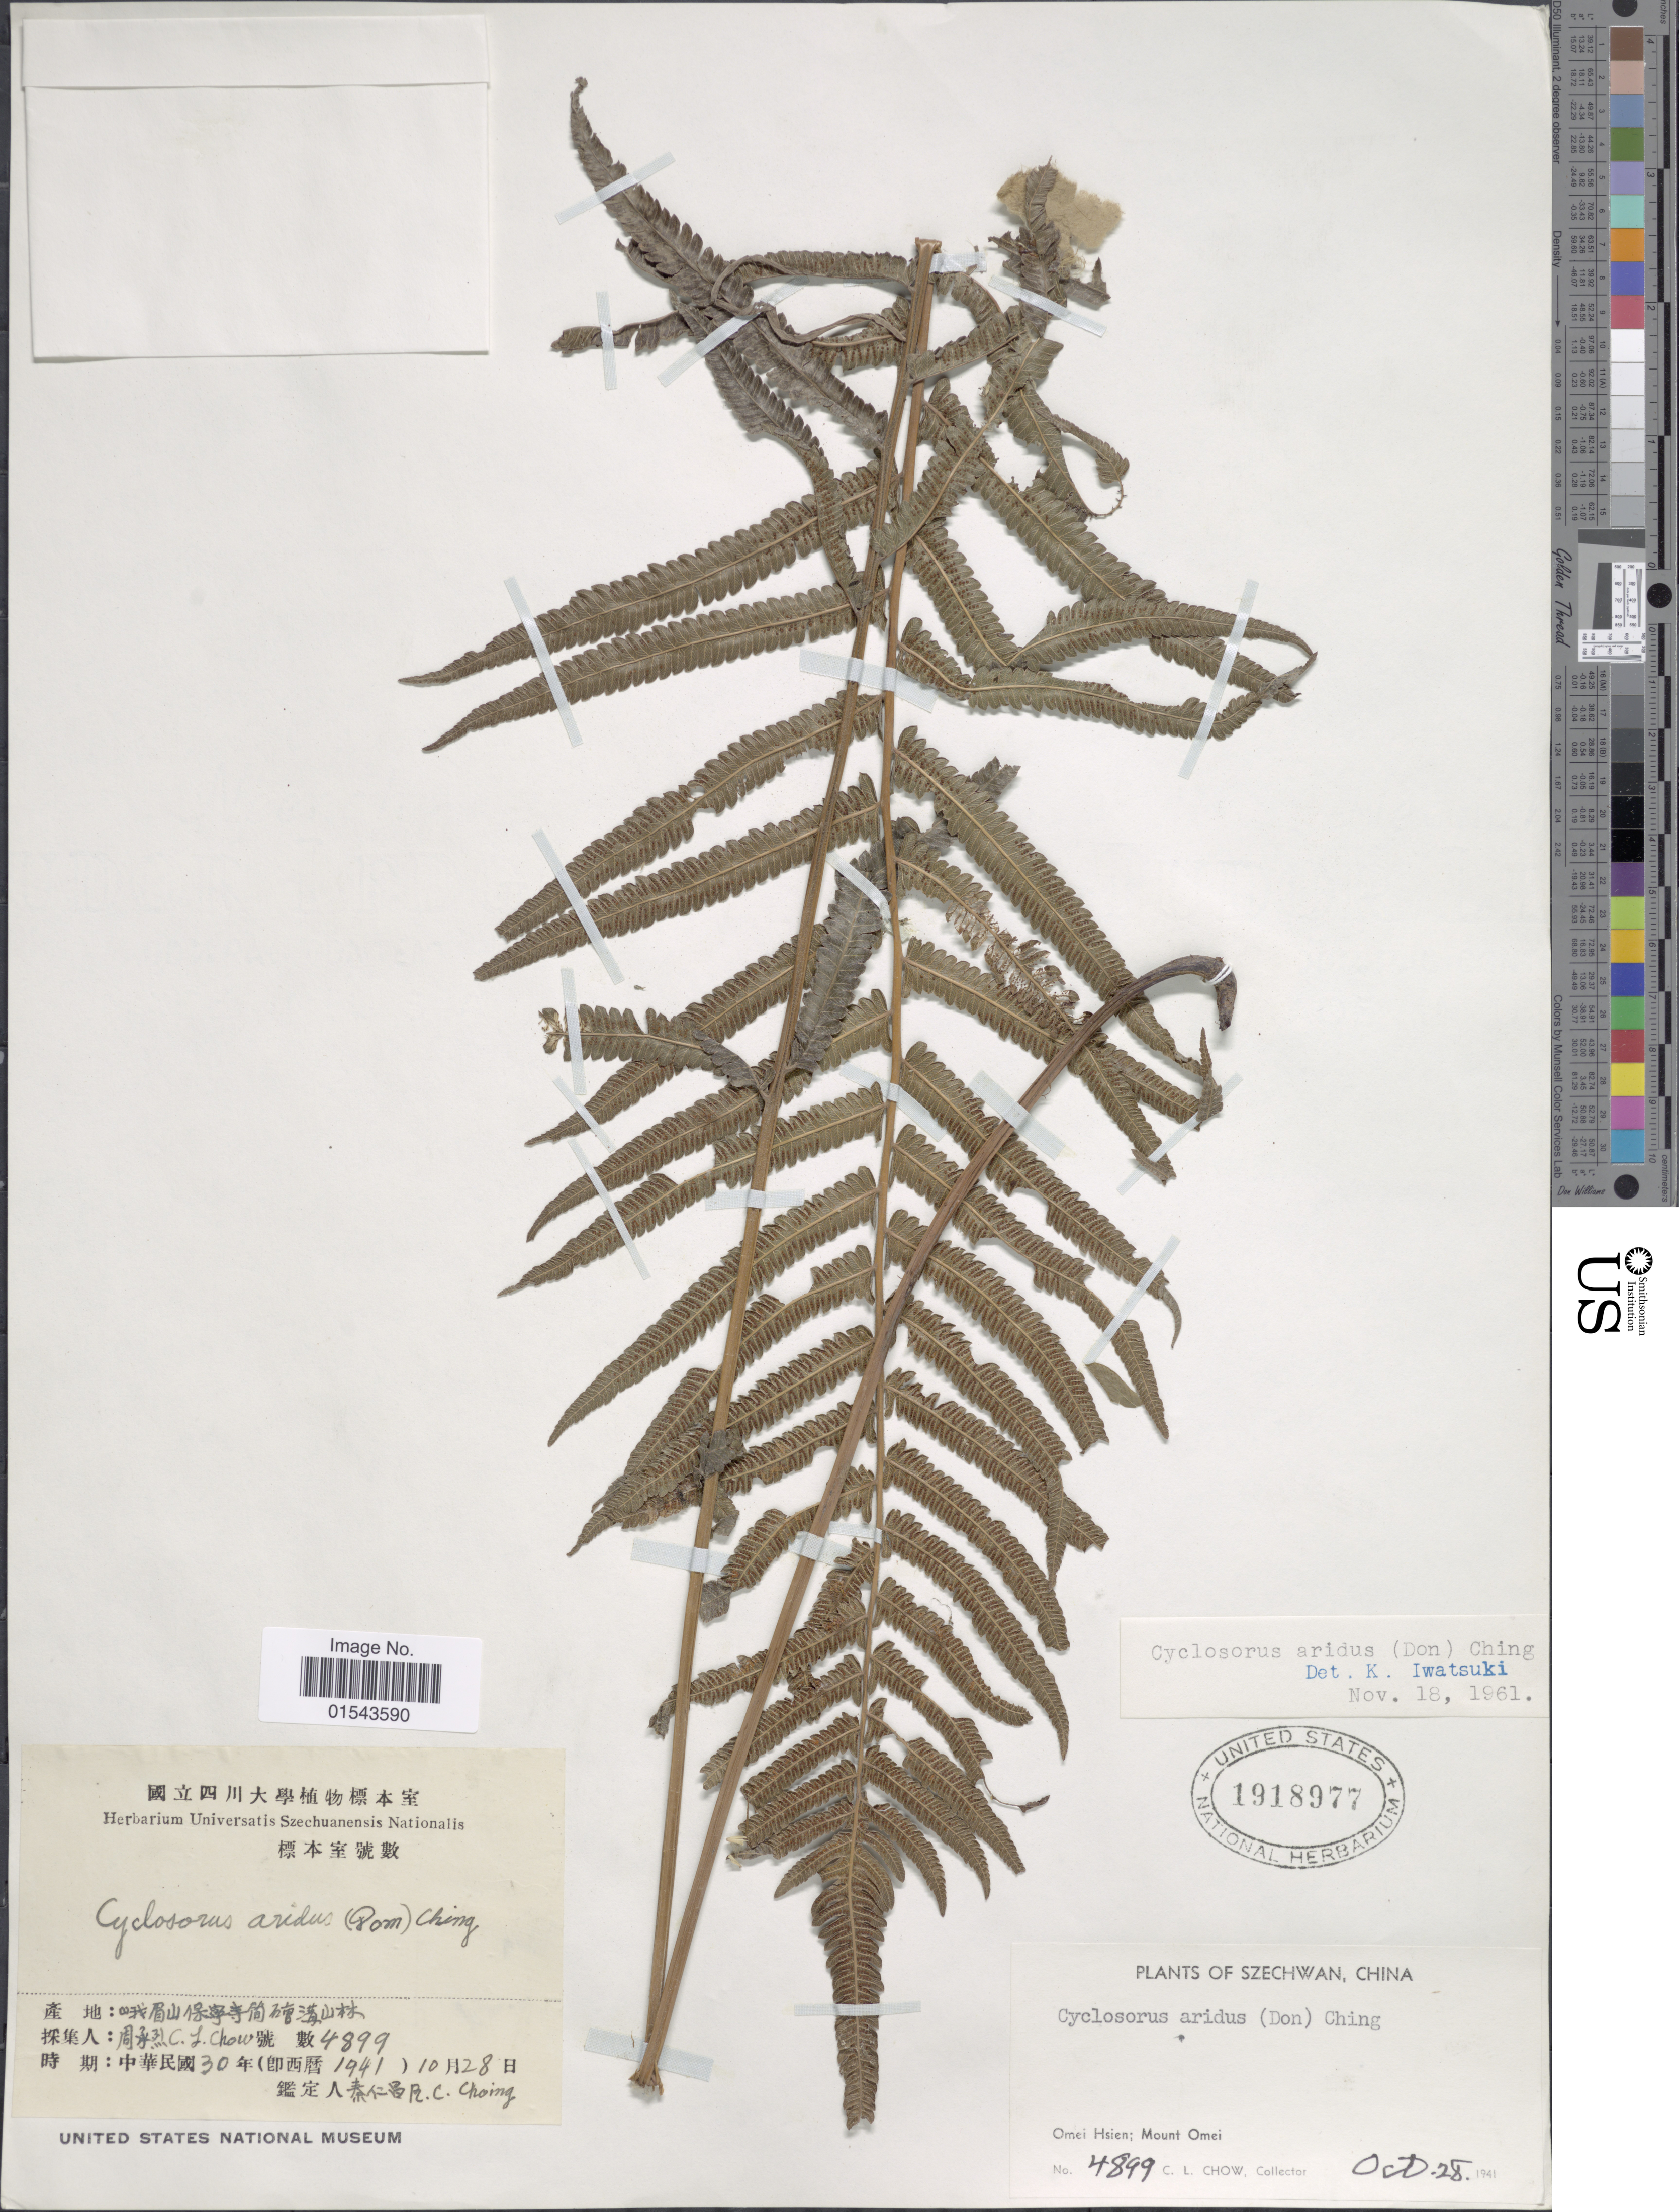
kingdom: Plantae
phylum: Tracheophyta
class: Polypodiopsida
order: Polypodiales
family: Thelypteridaceae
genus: Christella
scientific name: Christella arida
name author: (D. Don) Holttum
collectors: C. Chow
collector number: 4899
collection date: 1941-10-28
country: China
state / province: Sichuan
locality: Szechwan, Omei Hsien: Mount Omei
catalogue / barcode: US 1918977